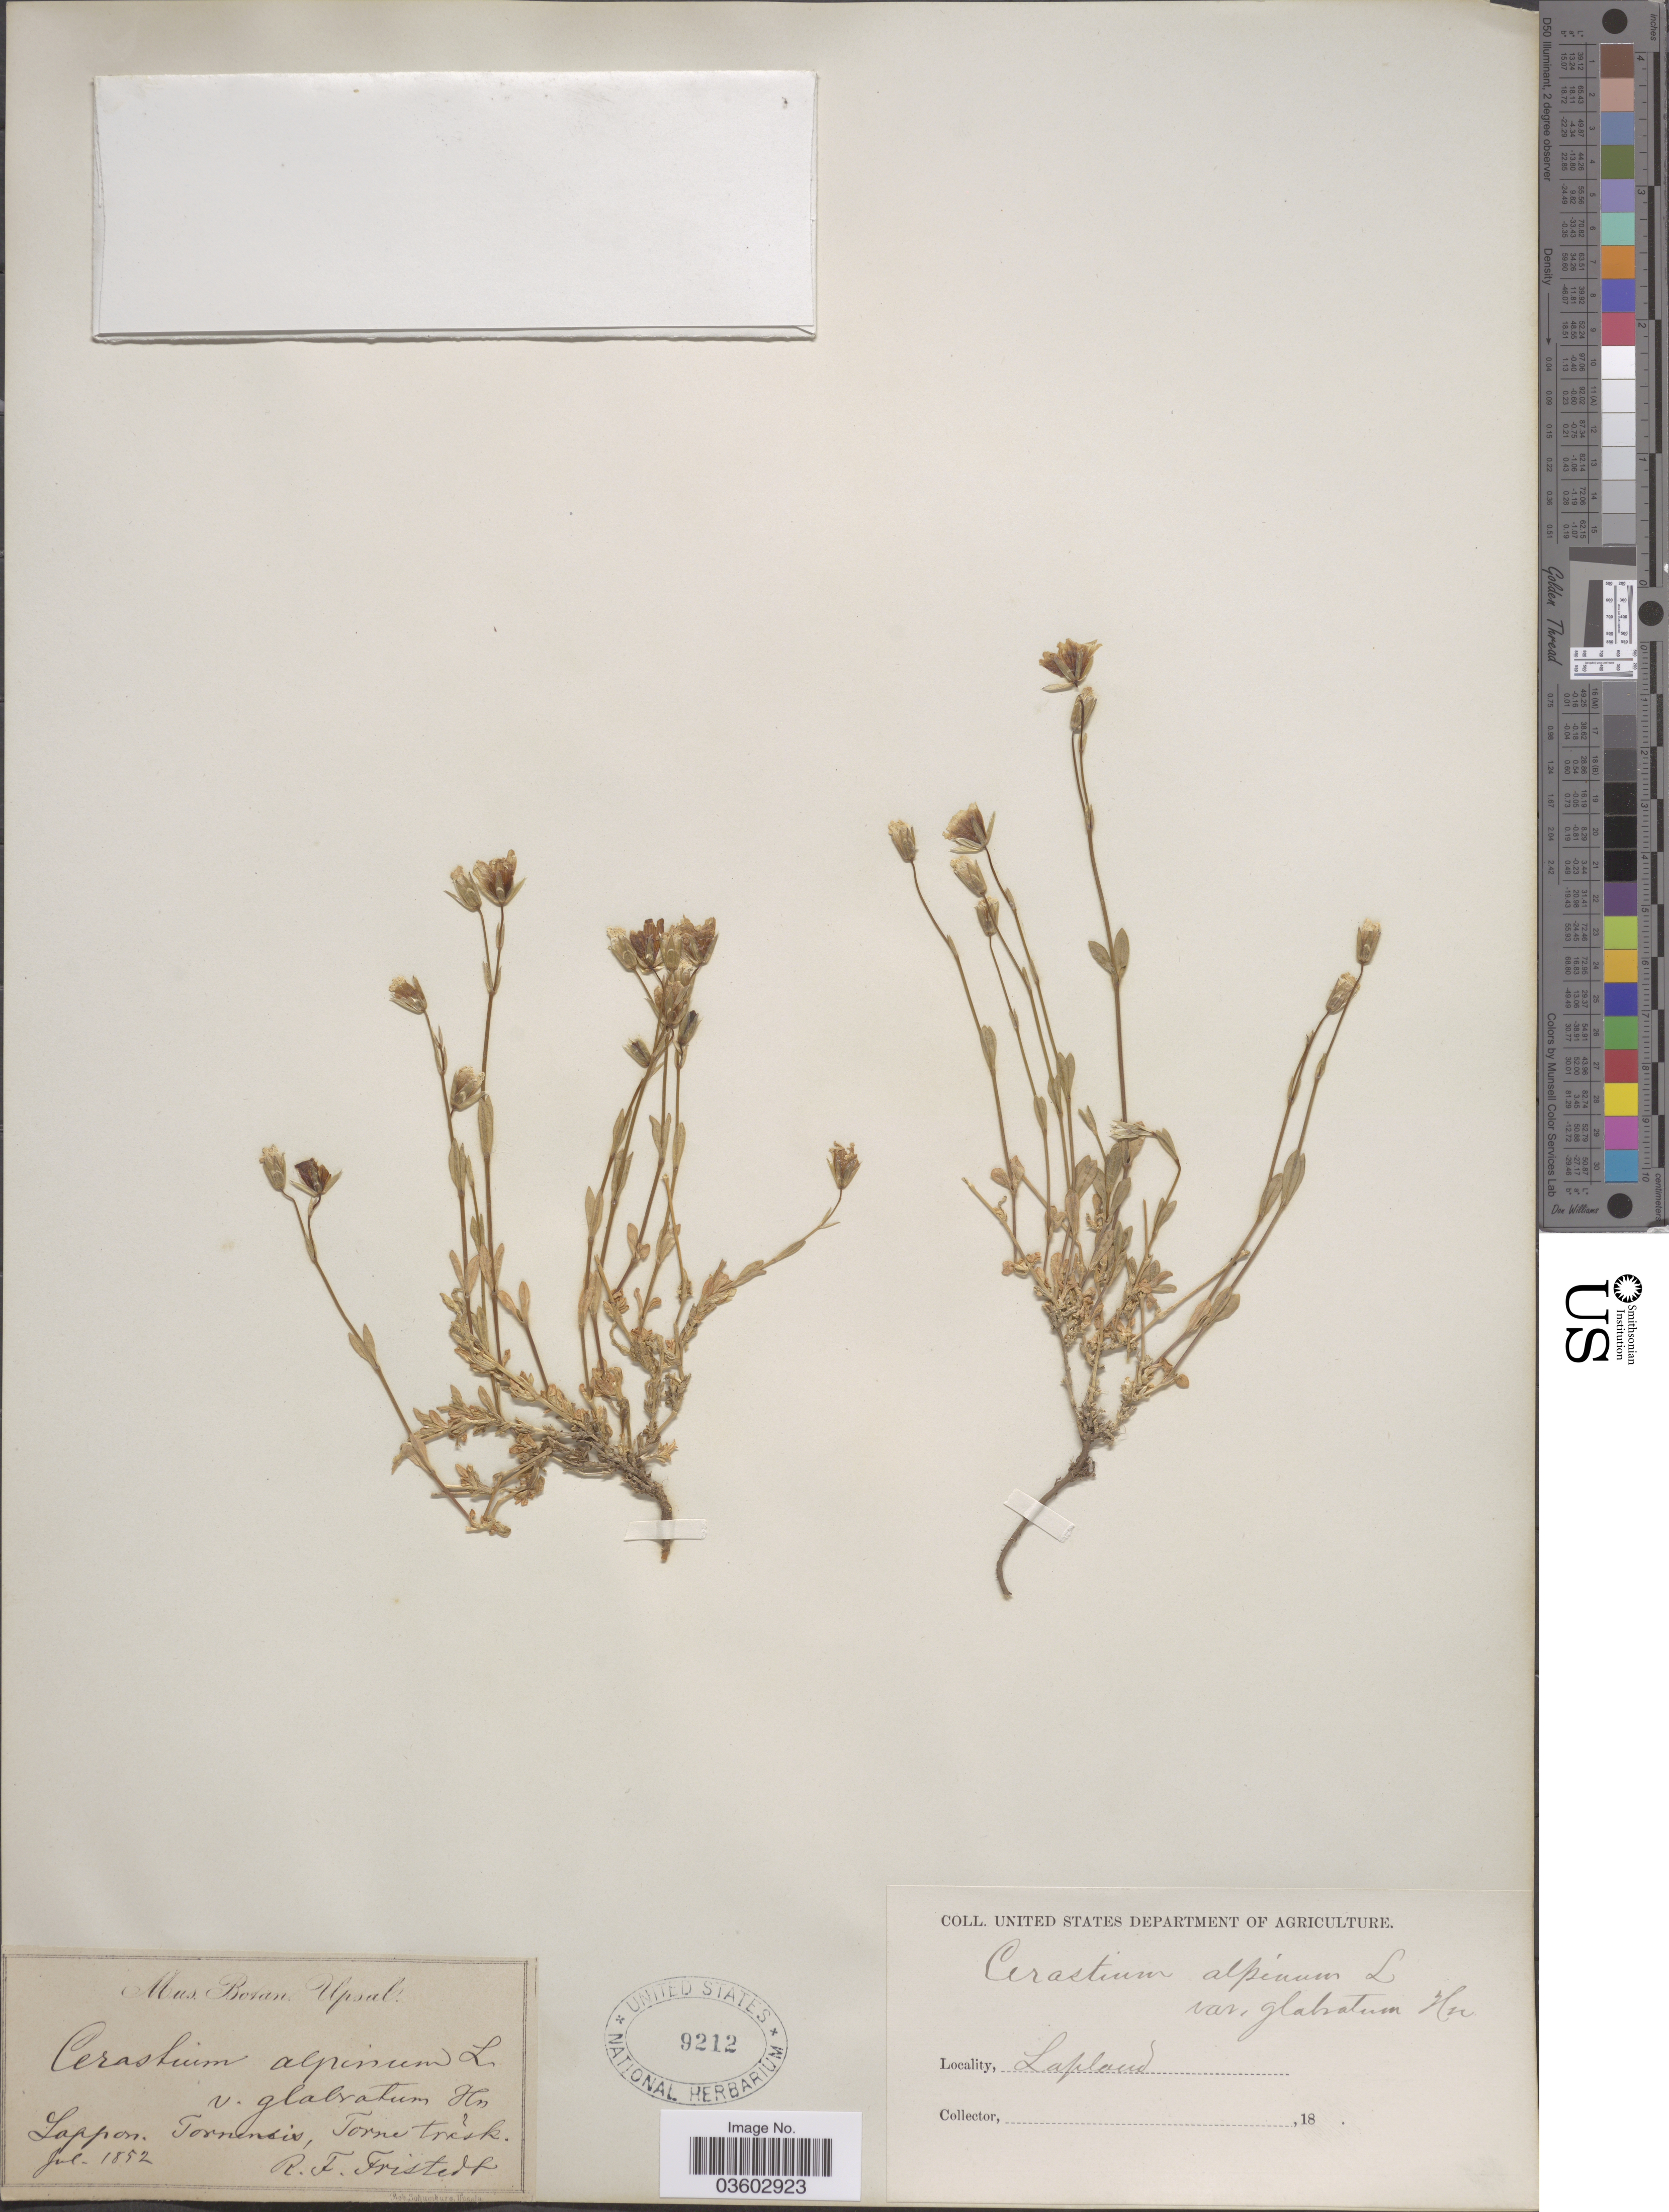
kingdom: Plantae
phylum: Tracheophyta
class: Magnoliopsida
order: Caryophyllales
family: Caryophyllaceae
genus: Cerastium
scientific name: Cerastium alpinum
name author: L.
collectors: R. Fristedt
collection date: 1852-07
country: Sweden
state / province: Norrbotten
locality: Torneträsk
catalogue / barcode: US 9212